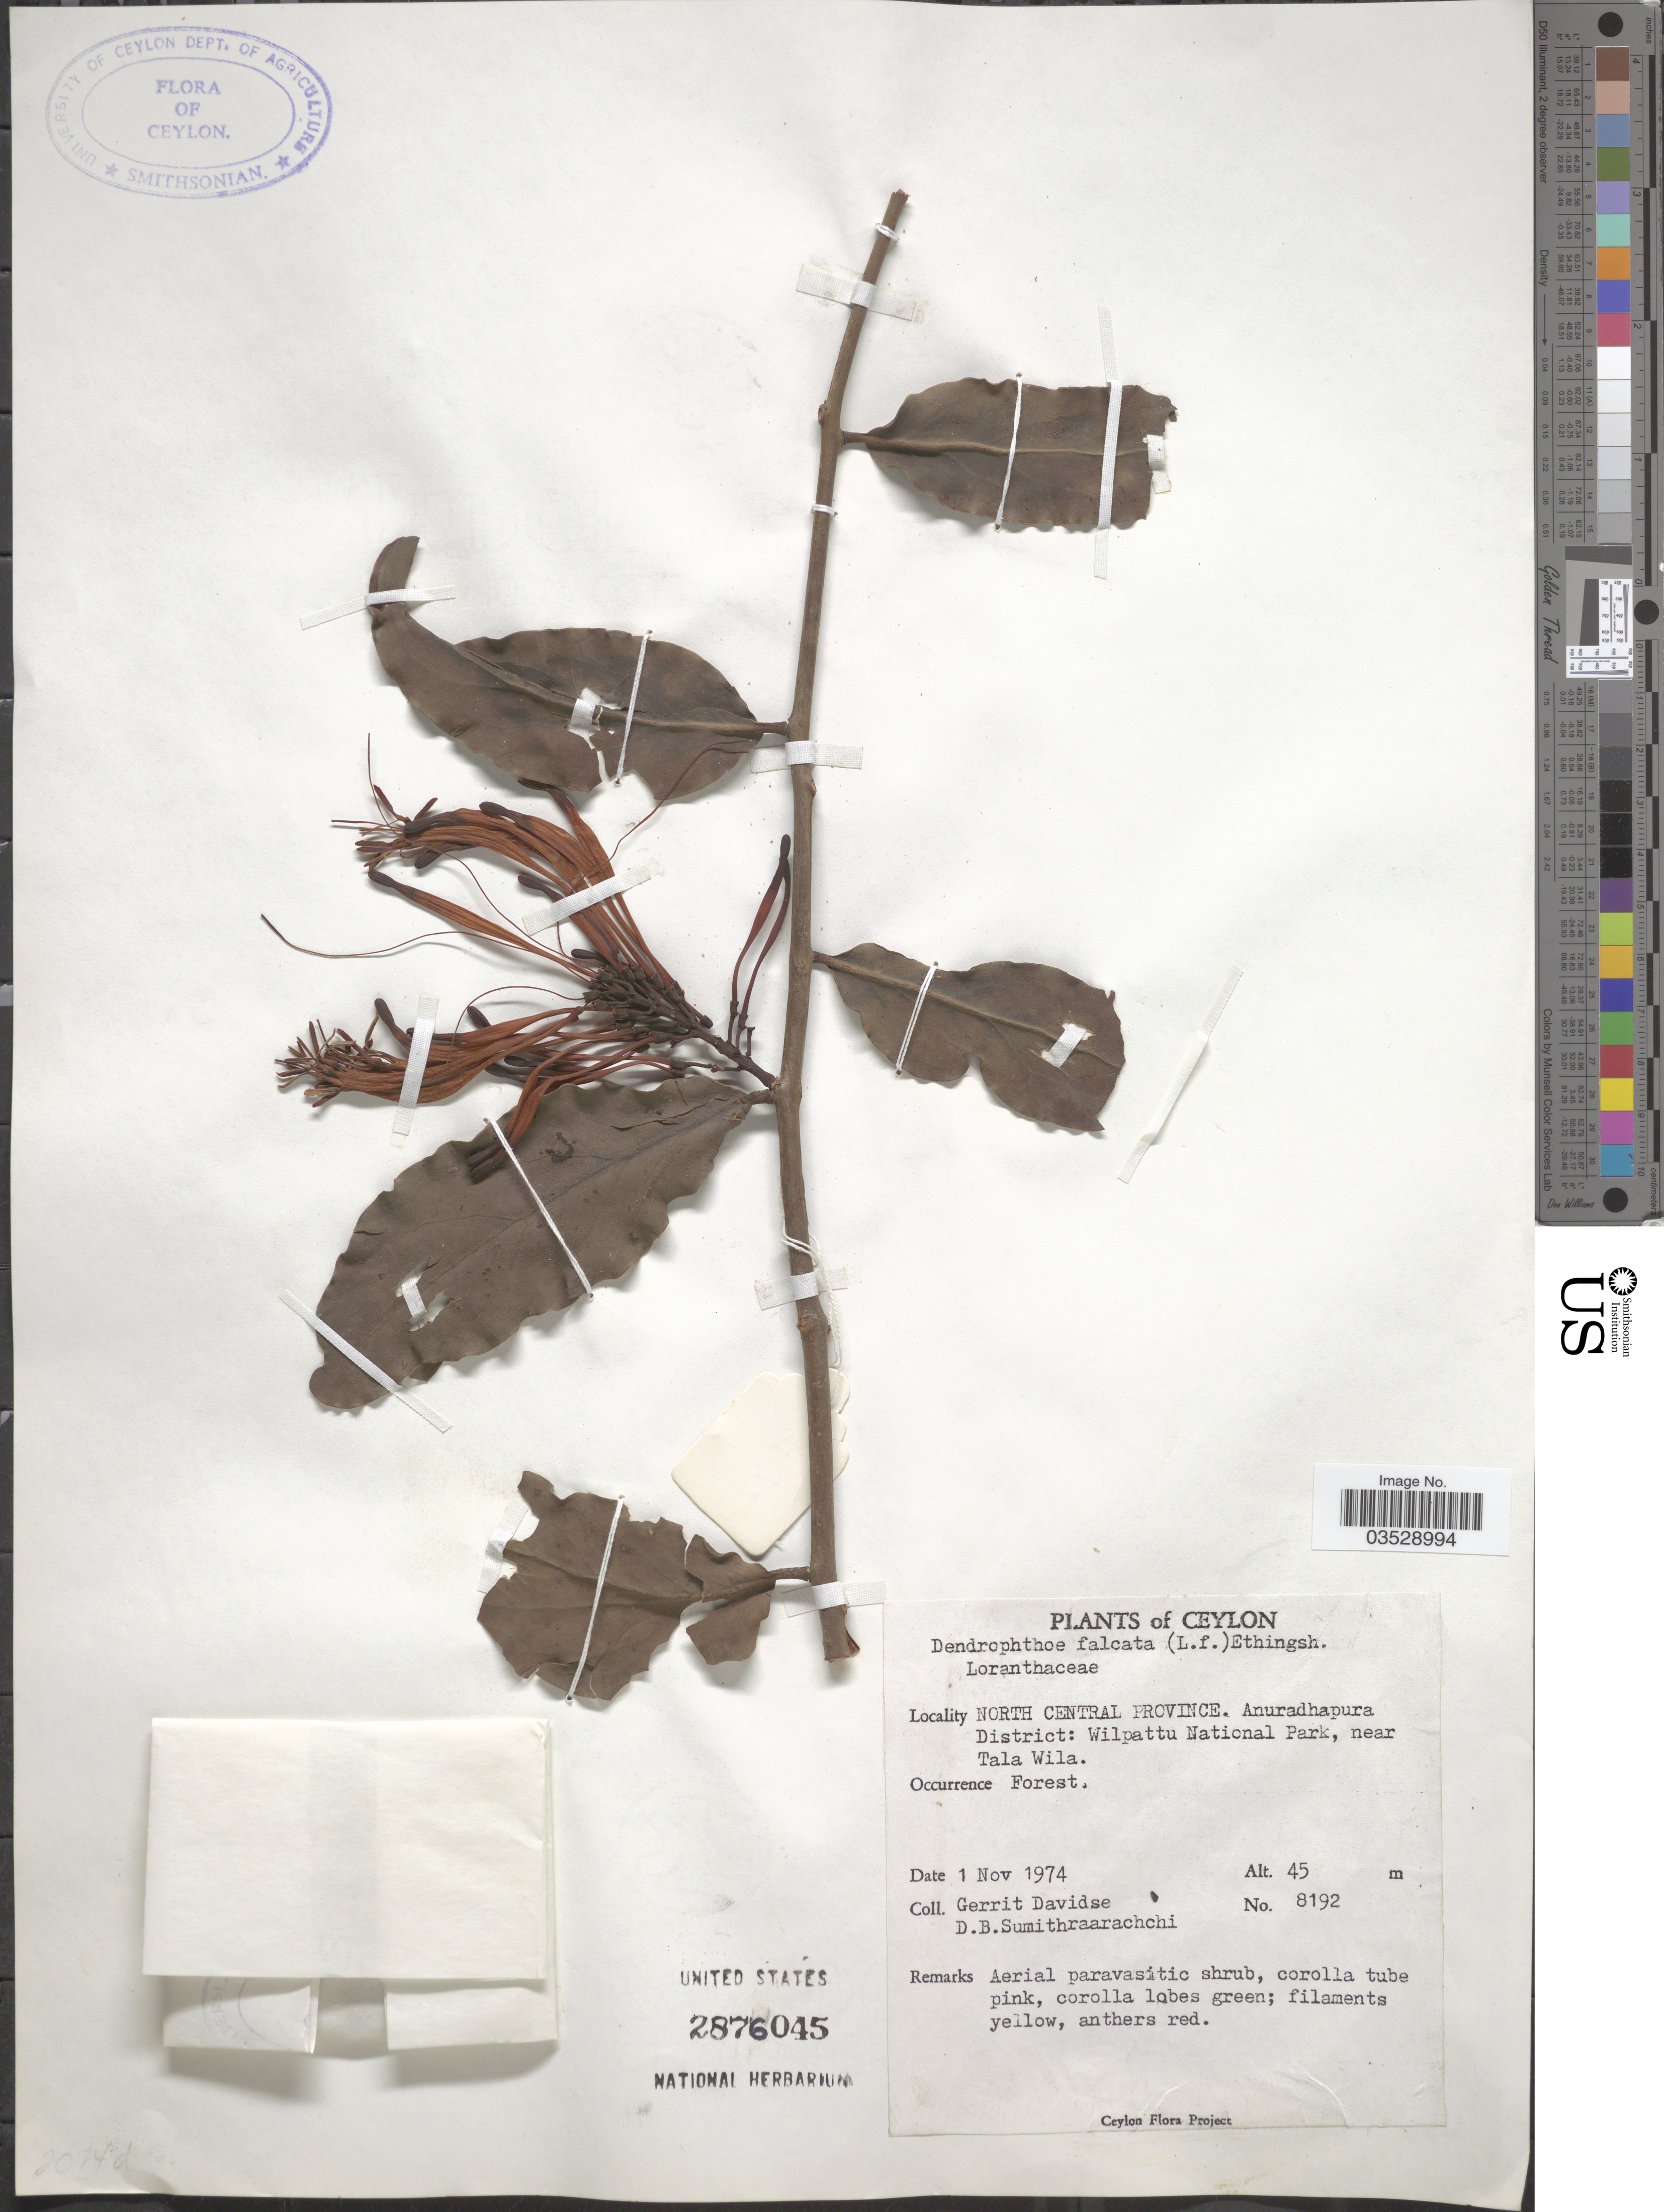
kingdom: Plantae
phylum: Tracheophyta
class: Magnoliopsida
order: Santalales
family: Loranthaceae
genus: Dendrophthoe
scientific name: Dendrophthoe falcata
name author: (L. f.) Ettingsh.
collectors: G. Davidse & D. B. Sumithraarachchi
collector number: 8192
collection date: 1974-11-01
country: Sri Lanka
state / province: North Central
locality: Ceylon. Anuradhapura District: Wilpattu National Park, near Tala Wila.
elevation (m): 45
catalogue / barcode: US 2876045